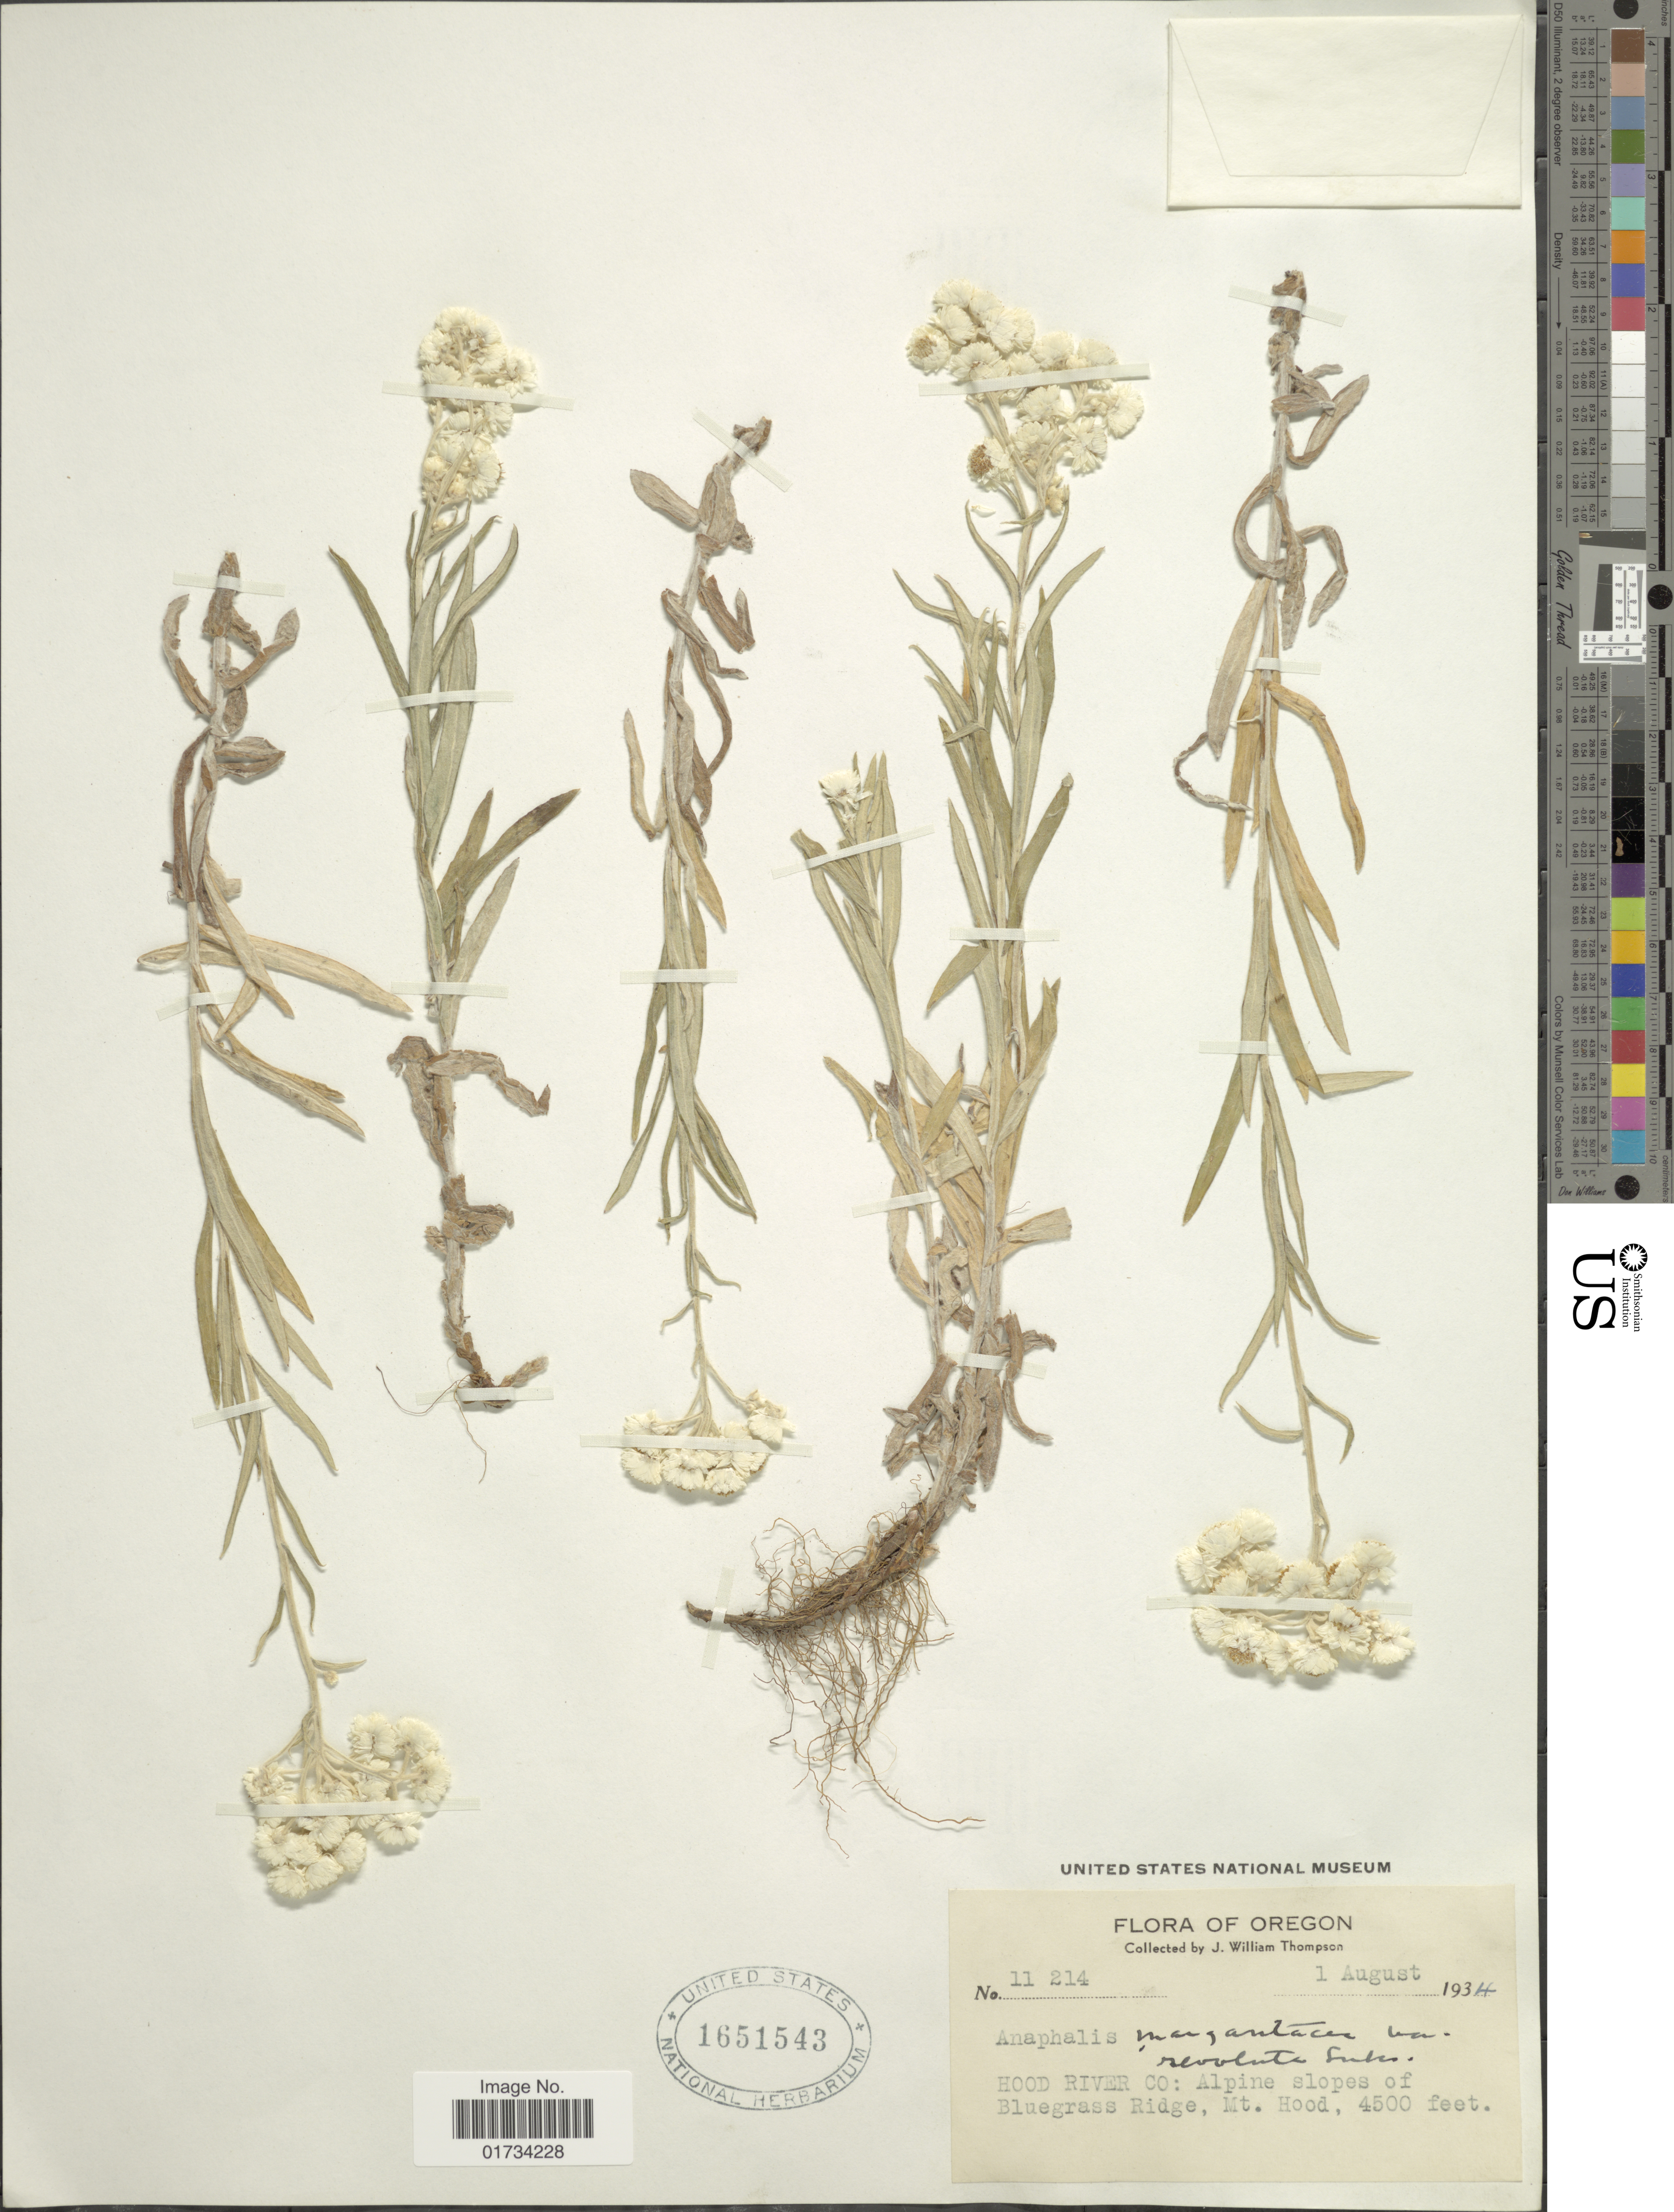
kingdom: Plantae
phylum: Tracheophyta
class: Magnoliopsida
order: Asterales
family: Asteraceae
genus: Anaphalis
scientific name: Anaphalis margaritacea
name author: (L.) Benth. & Hook. f.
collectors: J. W. Thompson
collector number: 11214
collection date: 1934-08-01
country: United States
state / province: Oregon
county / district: Hood River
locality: Hood River Co: alpine slopes of Bluegrass Ridge, Mt. Hood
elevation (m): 1372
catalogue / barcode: US 1651543